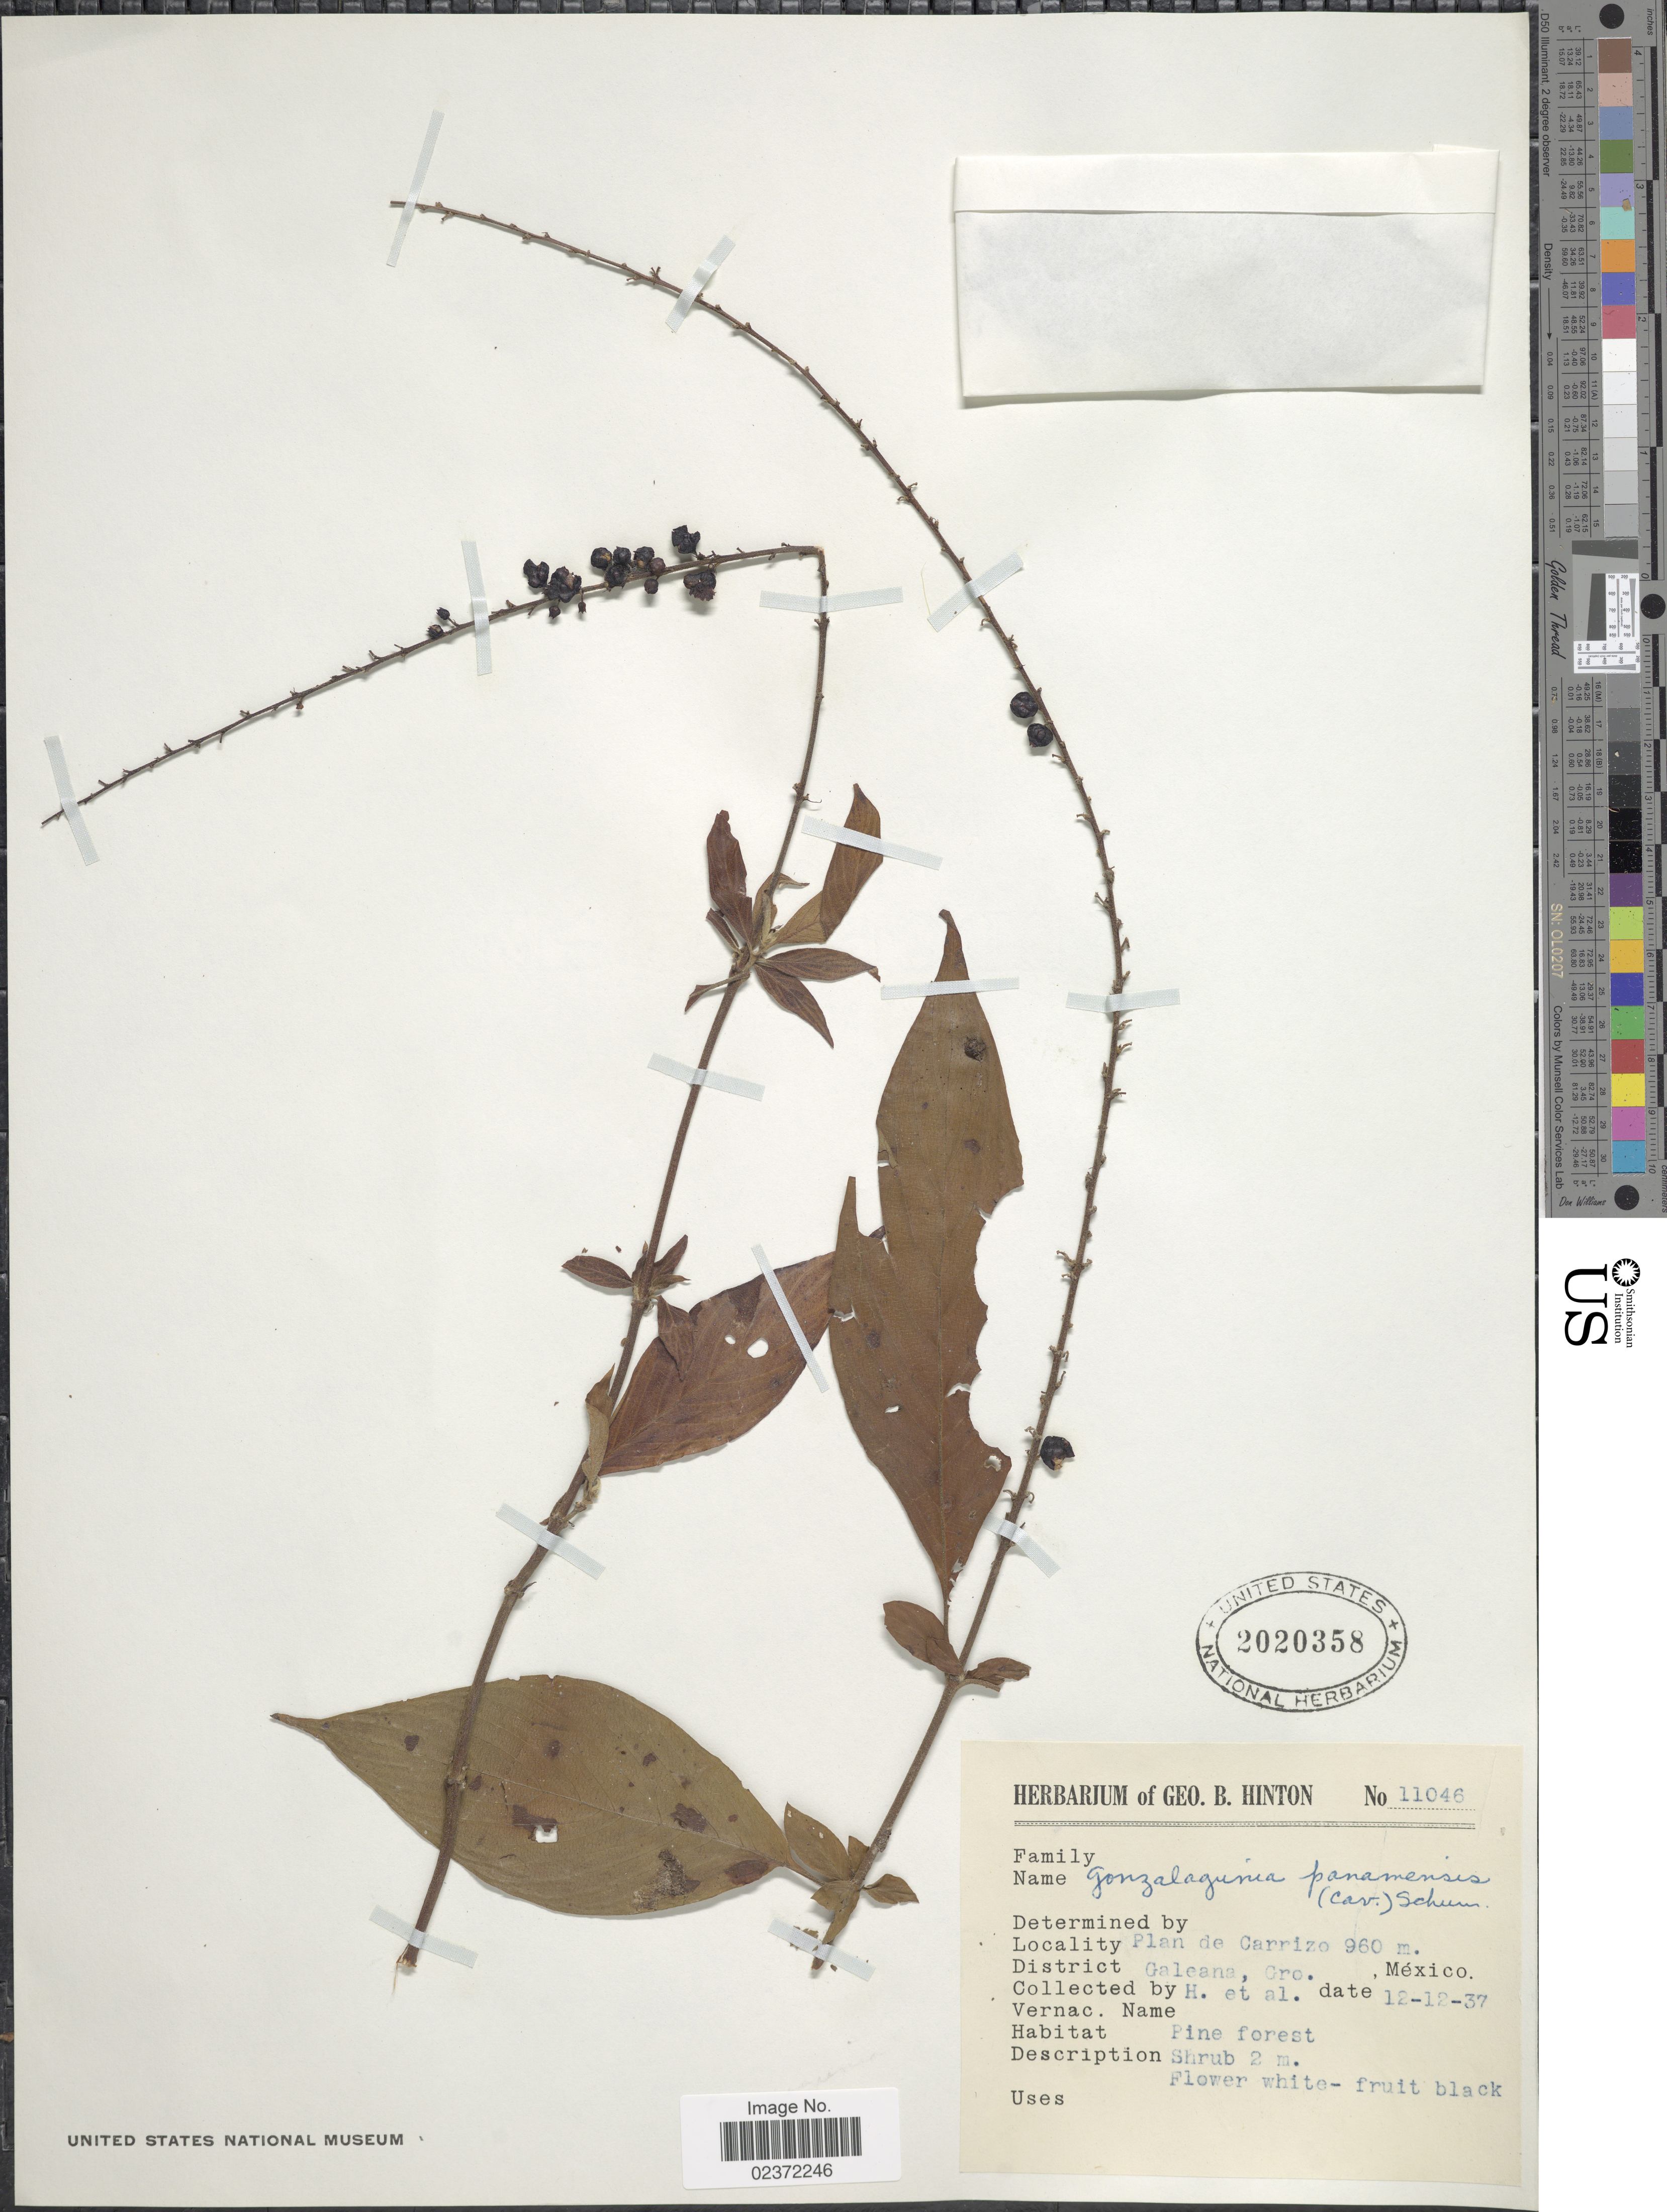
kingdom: Plantae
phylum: Tracheophyta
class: Magnoliopsida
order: Gentianales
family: Rubiaceae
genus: Gonzalagunia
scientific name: Gonzalagunia panamensis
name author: (Cav.) K. Schum.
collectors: G. B. Hinton & et al.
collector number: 11046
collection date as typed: Transcribed d/m/y: 12/12/37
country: Mexico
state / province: Guerrero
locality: Plan de Carrizo, district Galeana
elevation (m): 960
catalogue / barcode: US 2020358